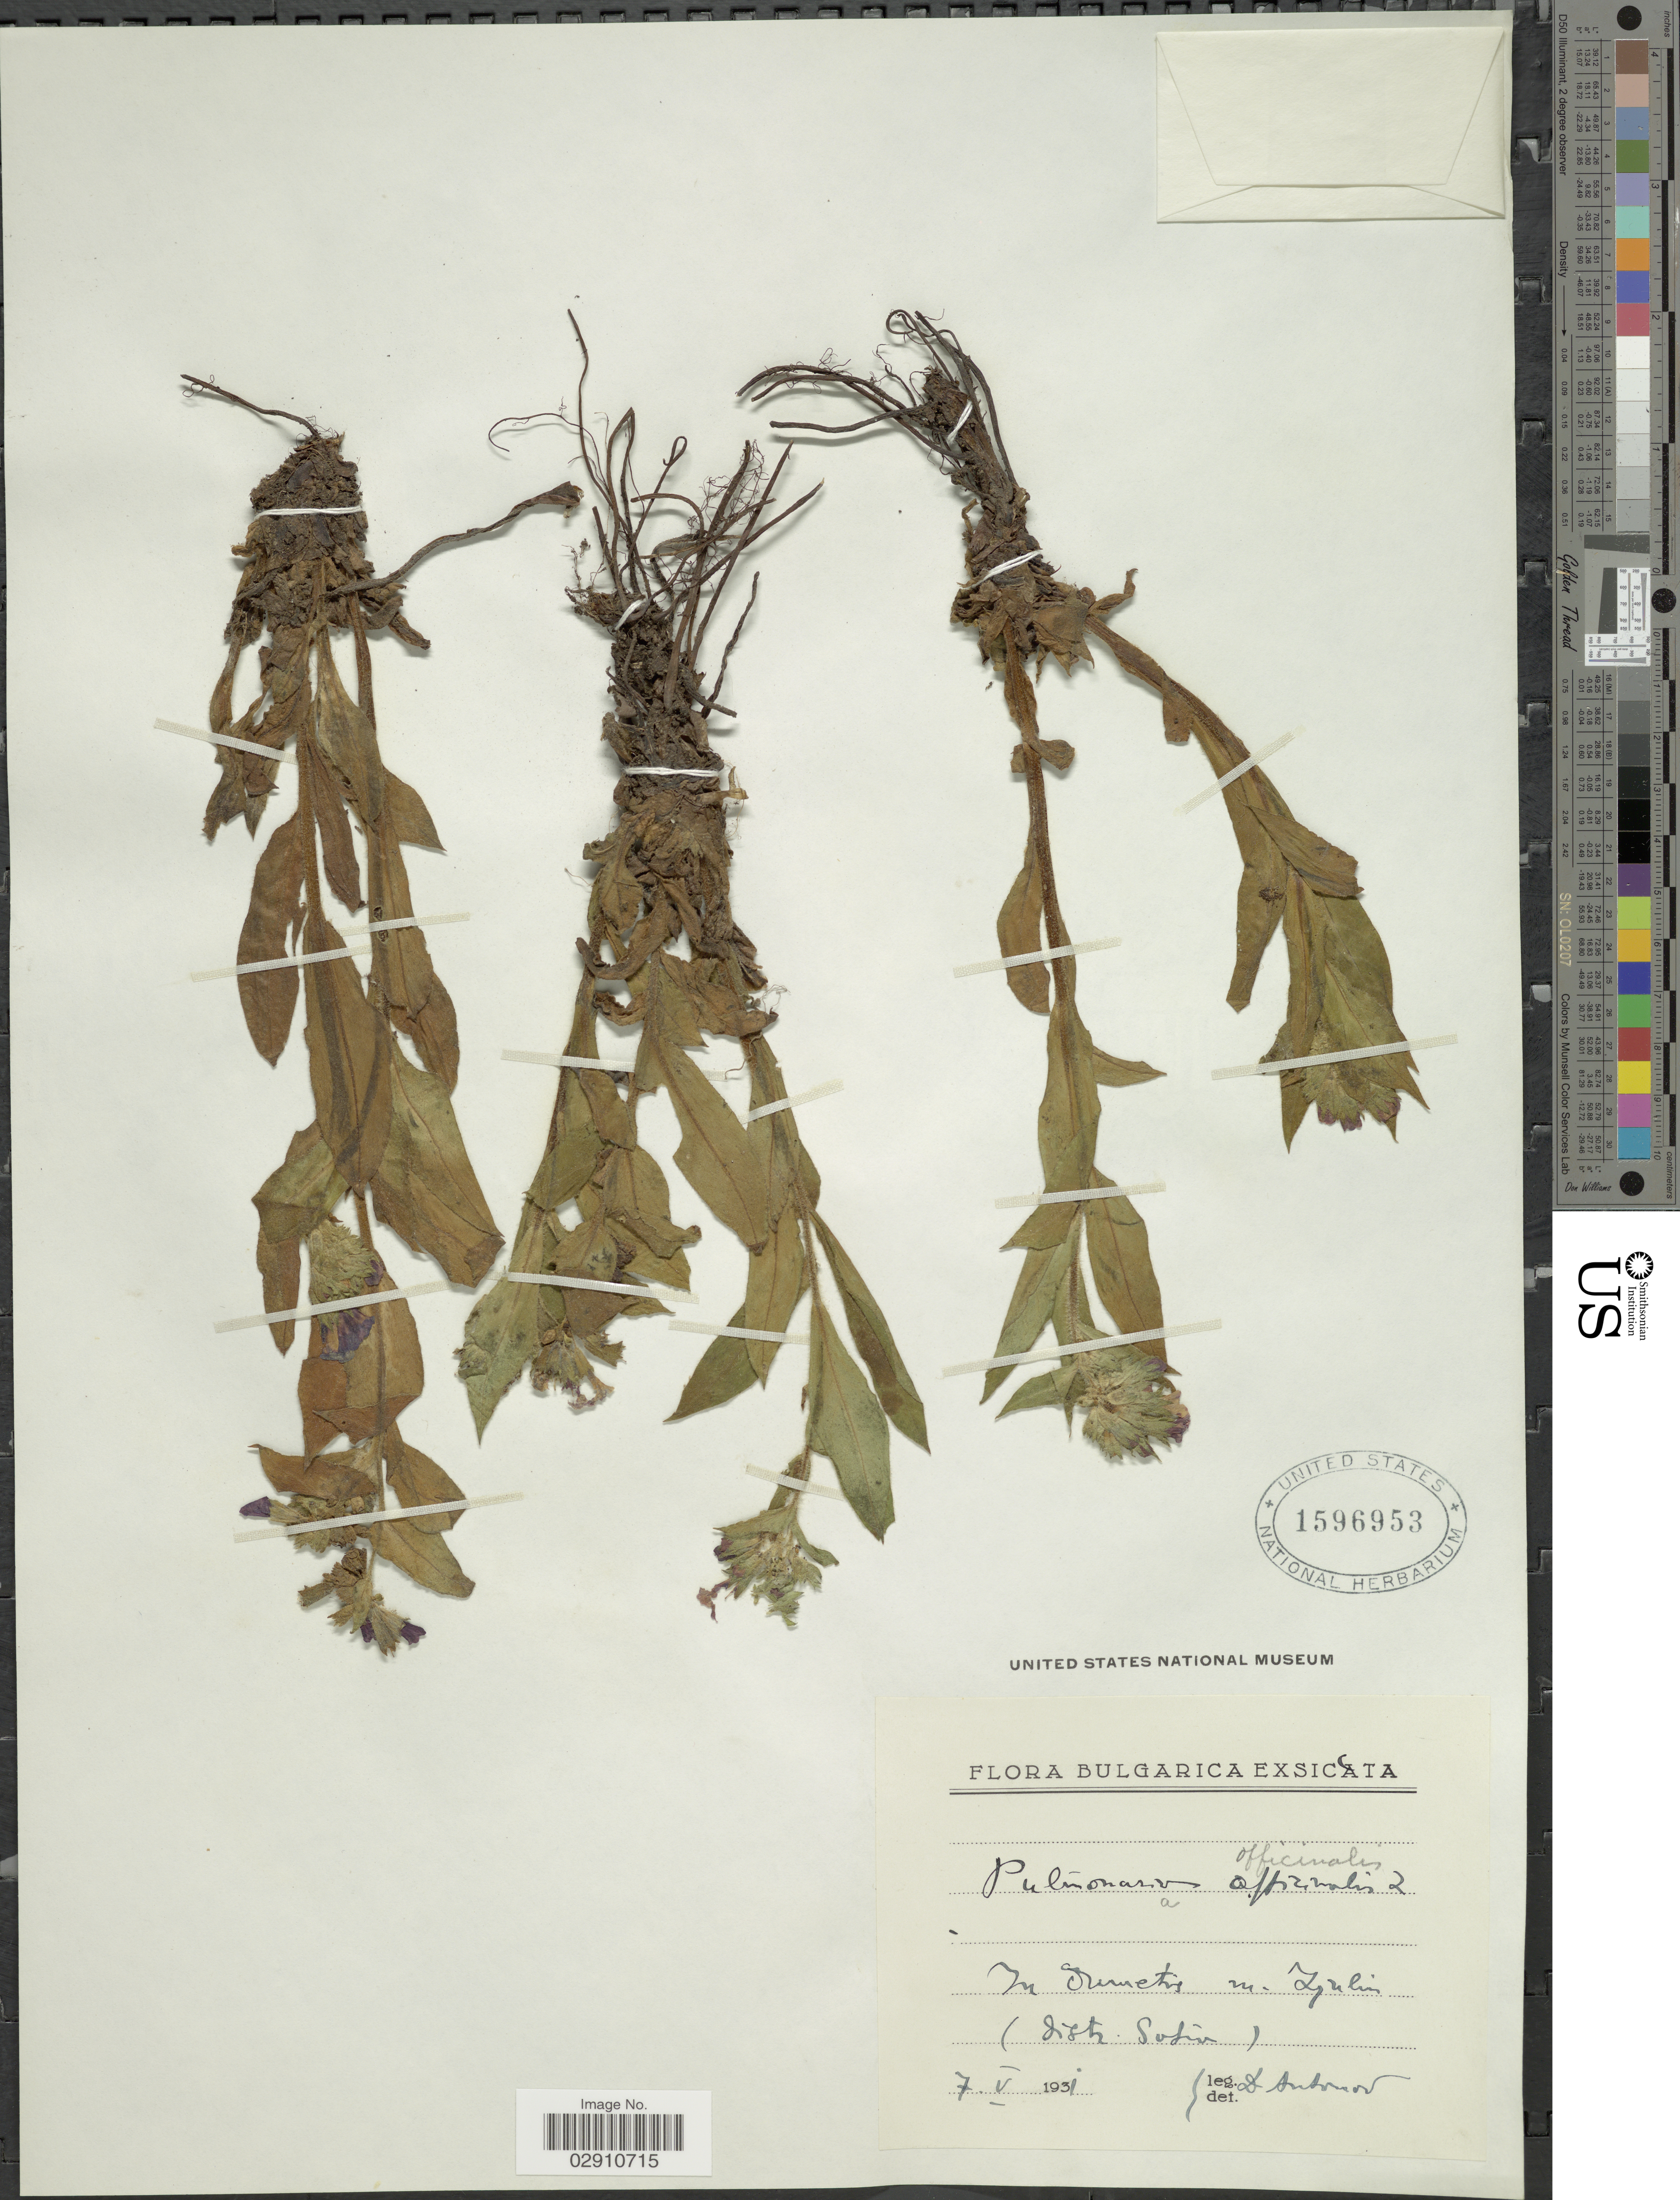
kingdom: Plantae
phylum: Tracheophyta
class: Magnoliopsida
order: Boraginales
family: Boraginaceae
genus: Pulmonaria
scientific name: Pulmonaria officinalis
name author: L.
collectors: D. Antonov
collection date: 1931-05-07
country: Bulgaria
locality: In dumetis m. Zjulin (distr. Sofia).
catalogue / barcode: US 1596953